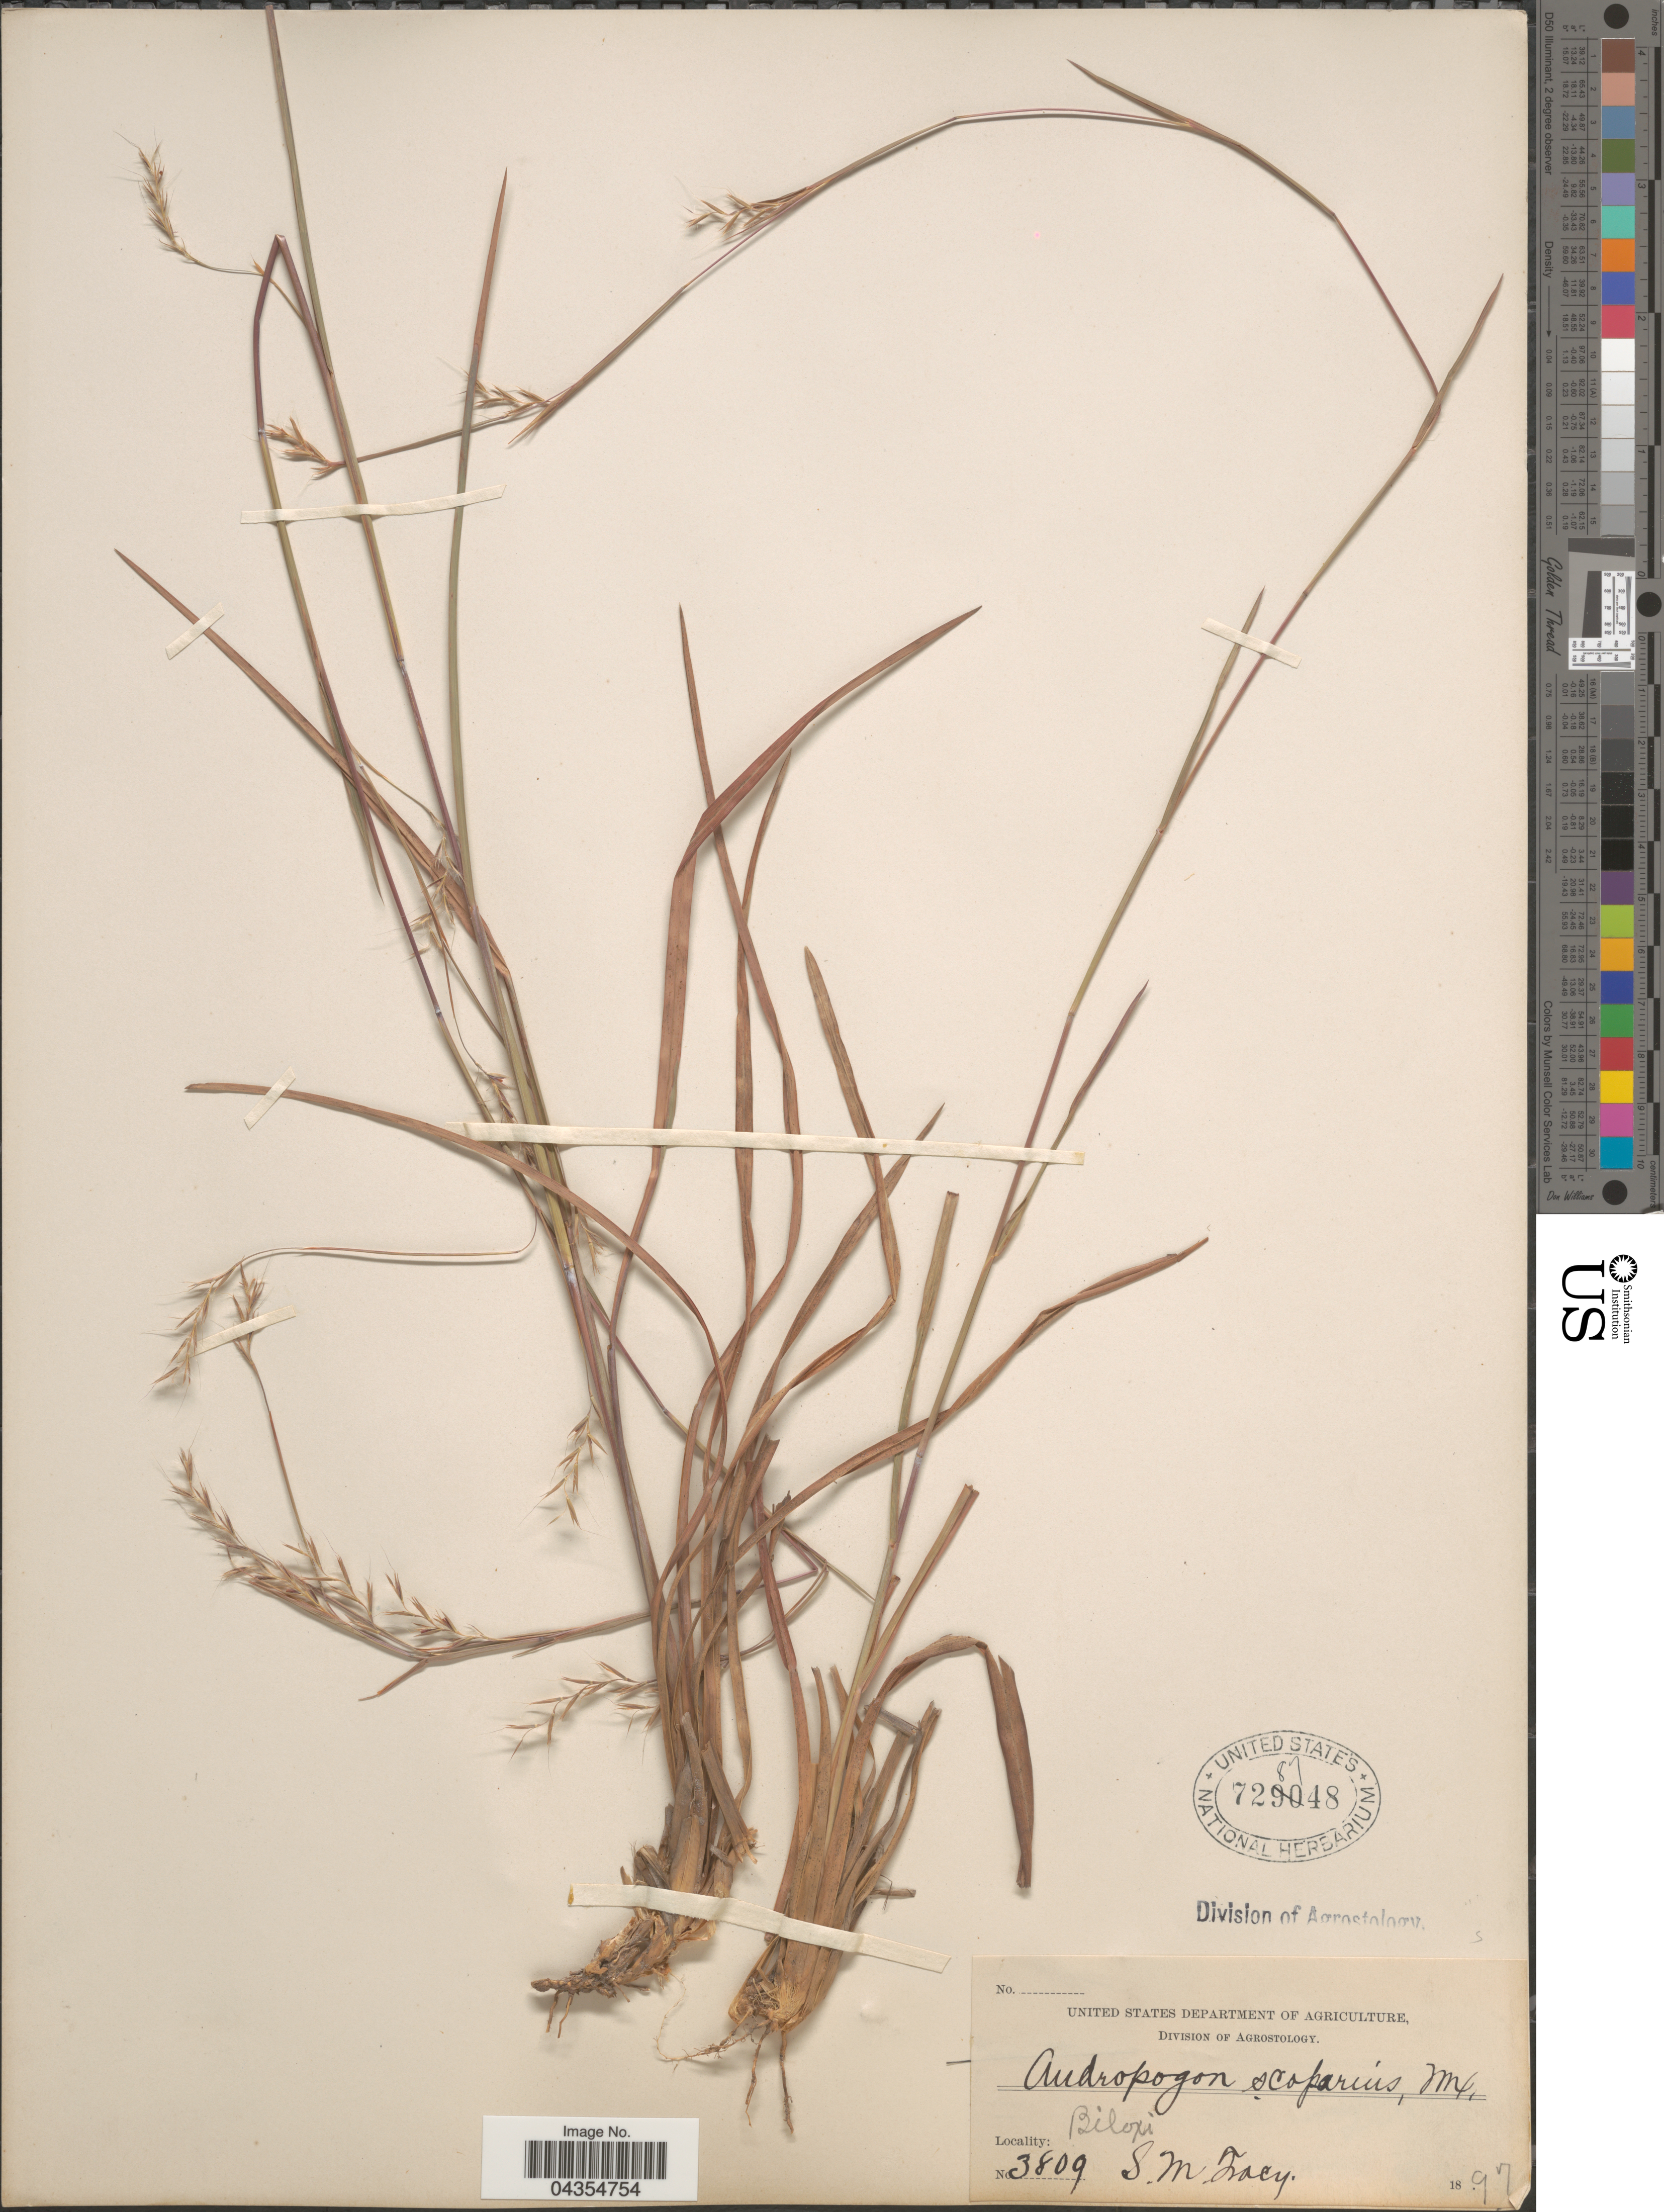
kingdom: Plantae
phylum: Tracheophyta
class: Liliopsida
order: Poales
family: Poaceae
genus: Schizachyrium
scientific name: Schizachyrium sanguineum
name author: (Retz.) Alston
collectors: S. M. Tracy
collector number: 3809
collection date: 1897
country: United States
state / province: Mississippi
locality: Biloxi.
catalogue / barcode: US 728748